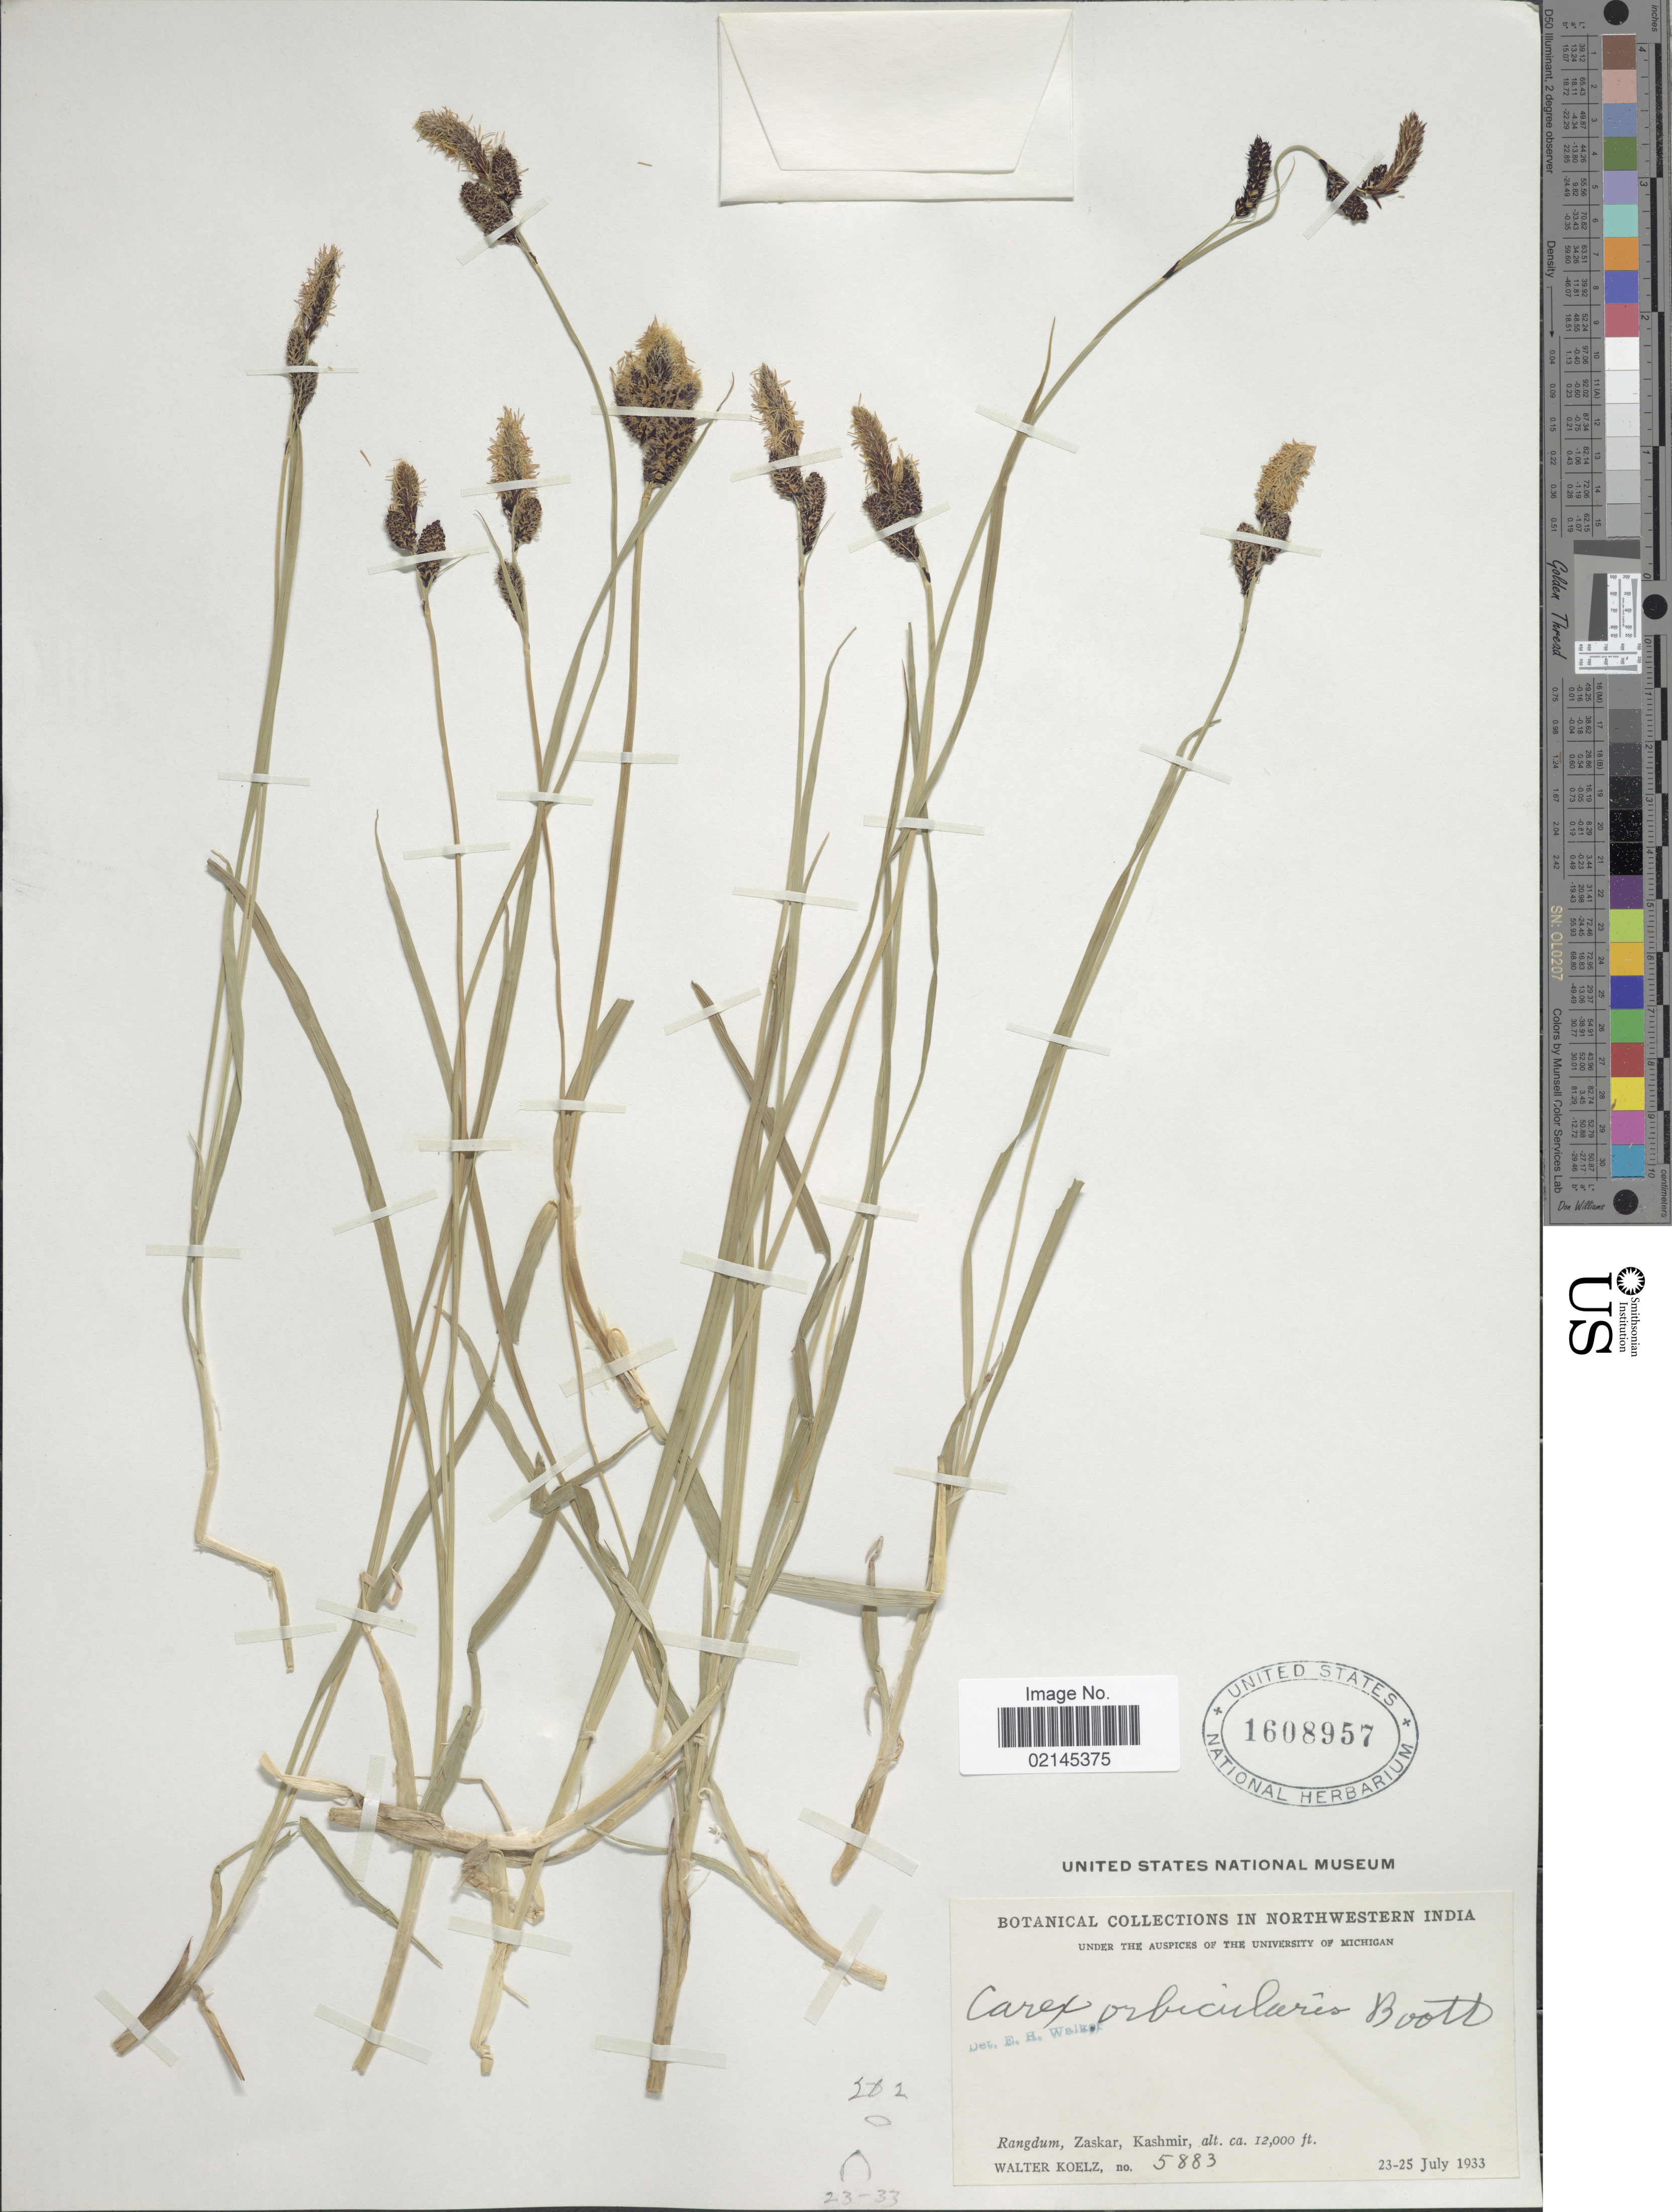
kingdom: Plantae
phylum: Tracheophyta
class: Liliopsida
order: Poales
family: Cyperaceae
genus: Carex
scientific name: Carex orbicularis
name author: Boott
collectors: W. N. Koelz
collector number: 5883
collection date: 1933-07-23/1933-07-25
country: India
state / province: Jammu and Kashmir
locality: Northwestern India, Rangdum, Zaskar, Kashmir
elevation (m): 3658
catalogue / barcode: US 1608957